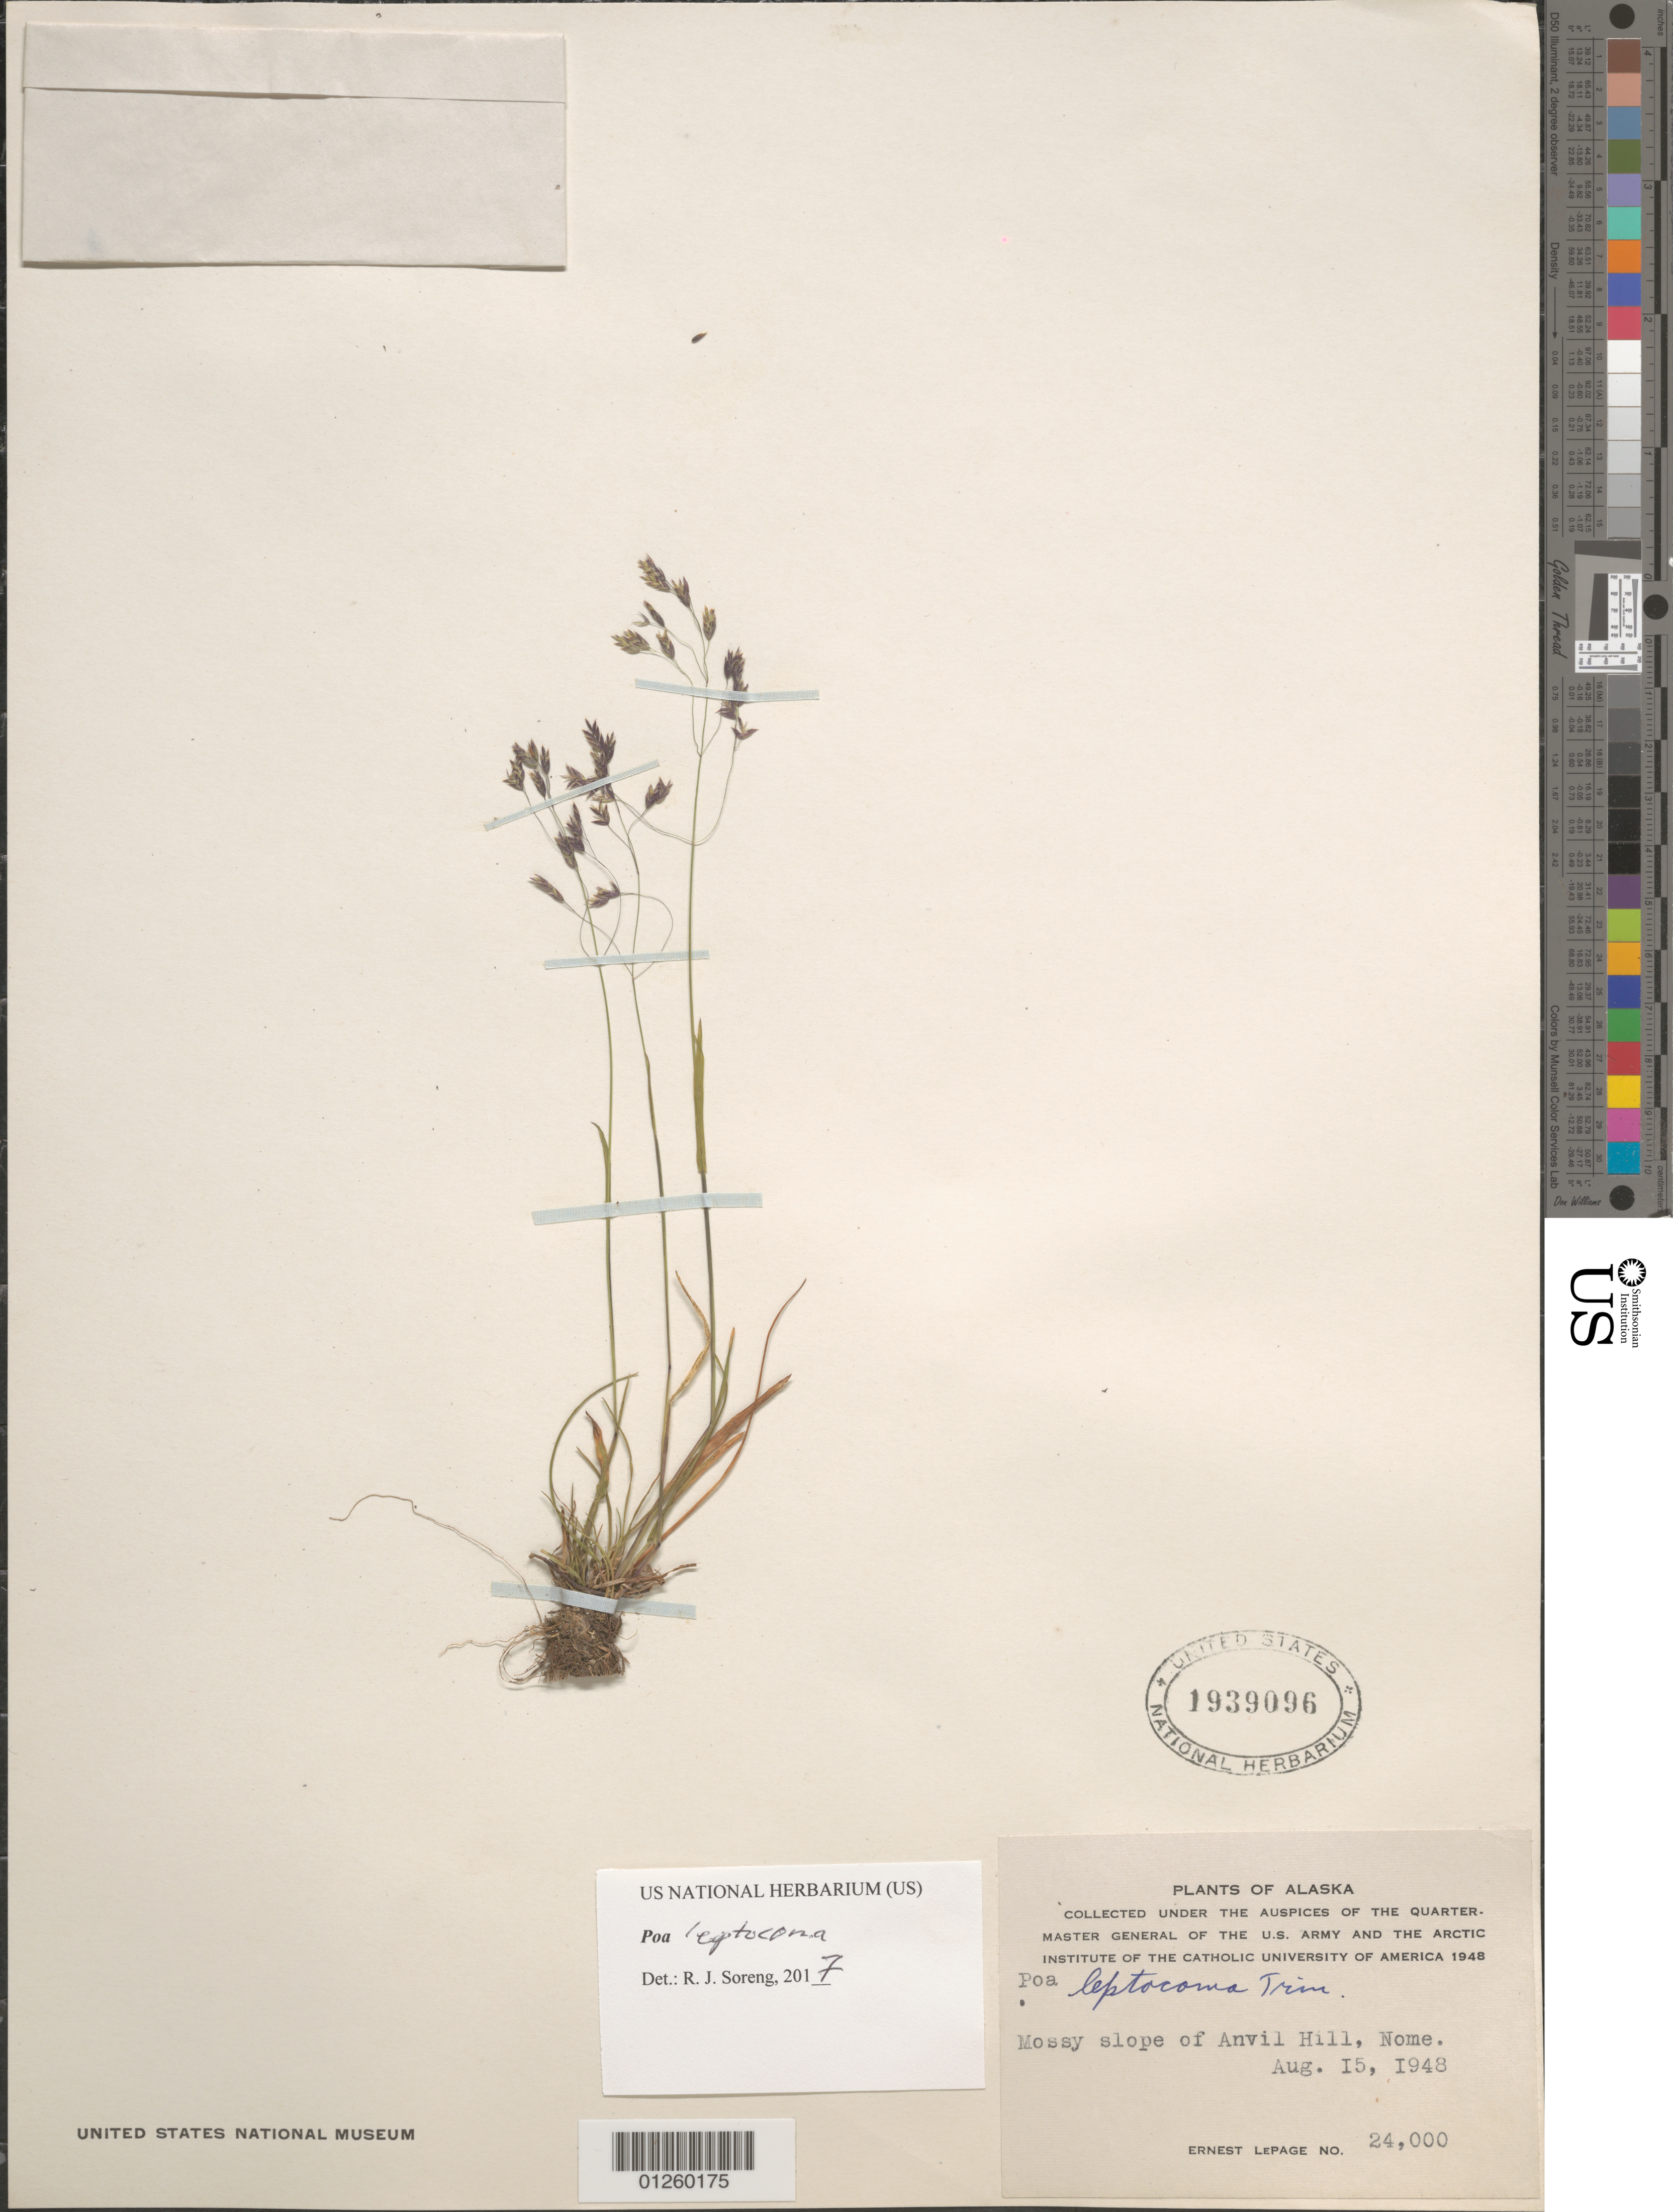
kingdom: Plantae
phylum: Tracheophyta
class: Liliopsida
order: Poales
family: Poaceae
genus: Poa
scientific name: Poa leptocoma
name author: Trin.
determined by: Soreng, Robert J., Research Associate (BOT), Smithsonian Institution - National Museum of Natural History (UNITED STATES)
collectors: E. Lepage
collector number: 24000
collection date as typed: Aug. 15, 1948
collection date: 1948-08-15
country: United States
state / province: Alaska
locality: Mossy slope of Anvil Hill, Nome.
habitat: Mossy slope.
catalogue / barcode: US 1939096